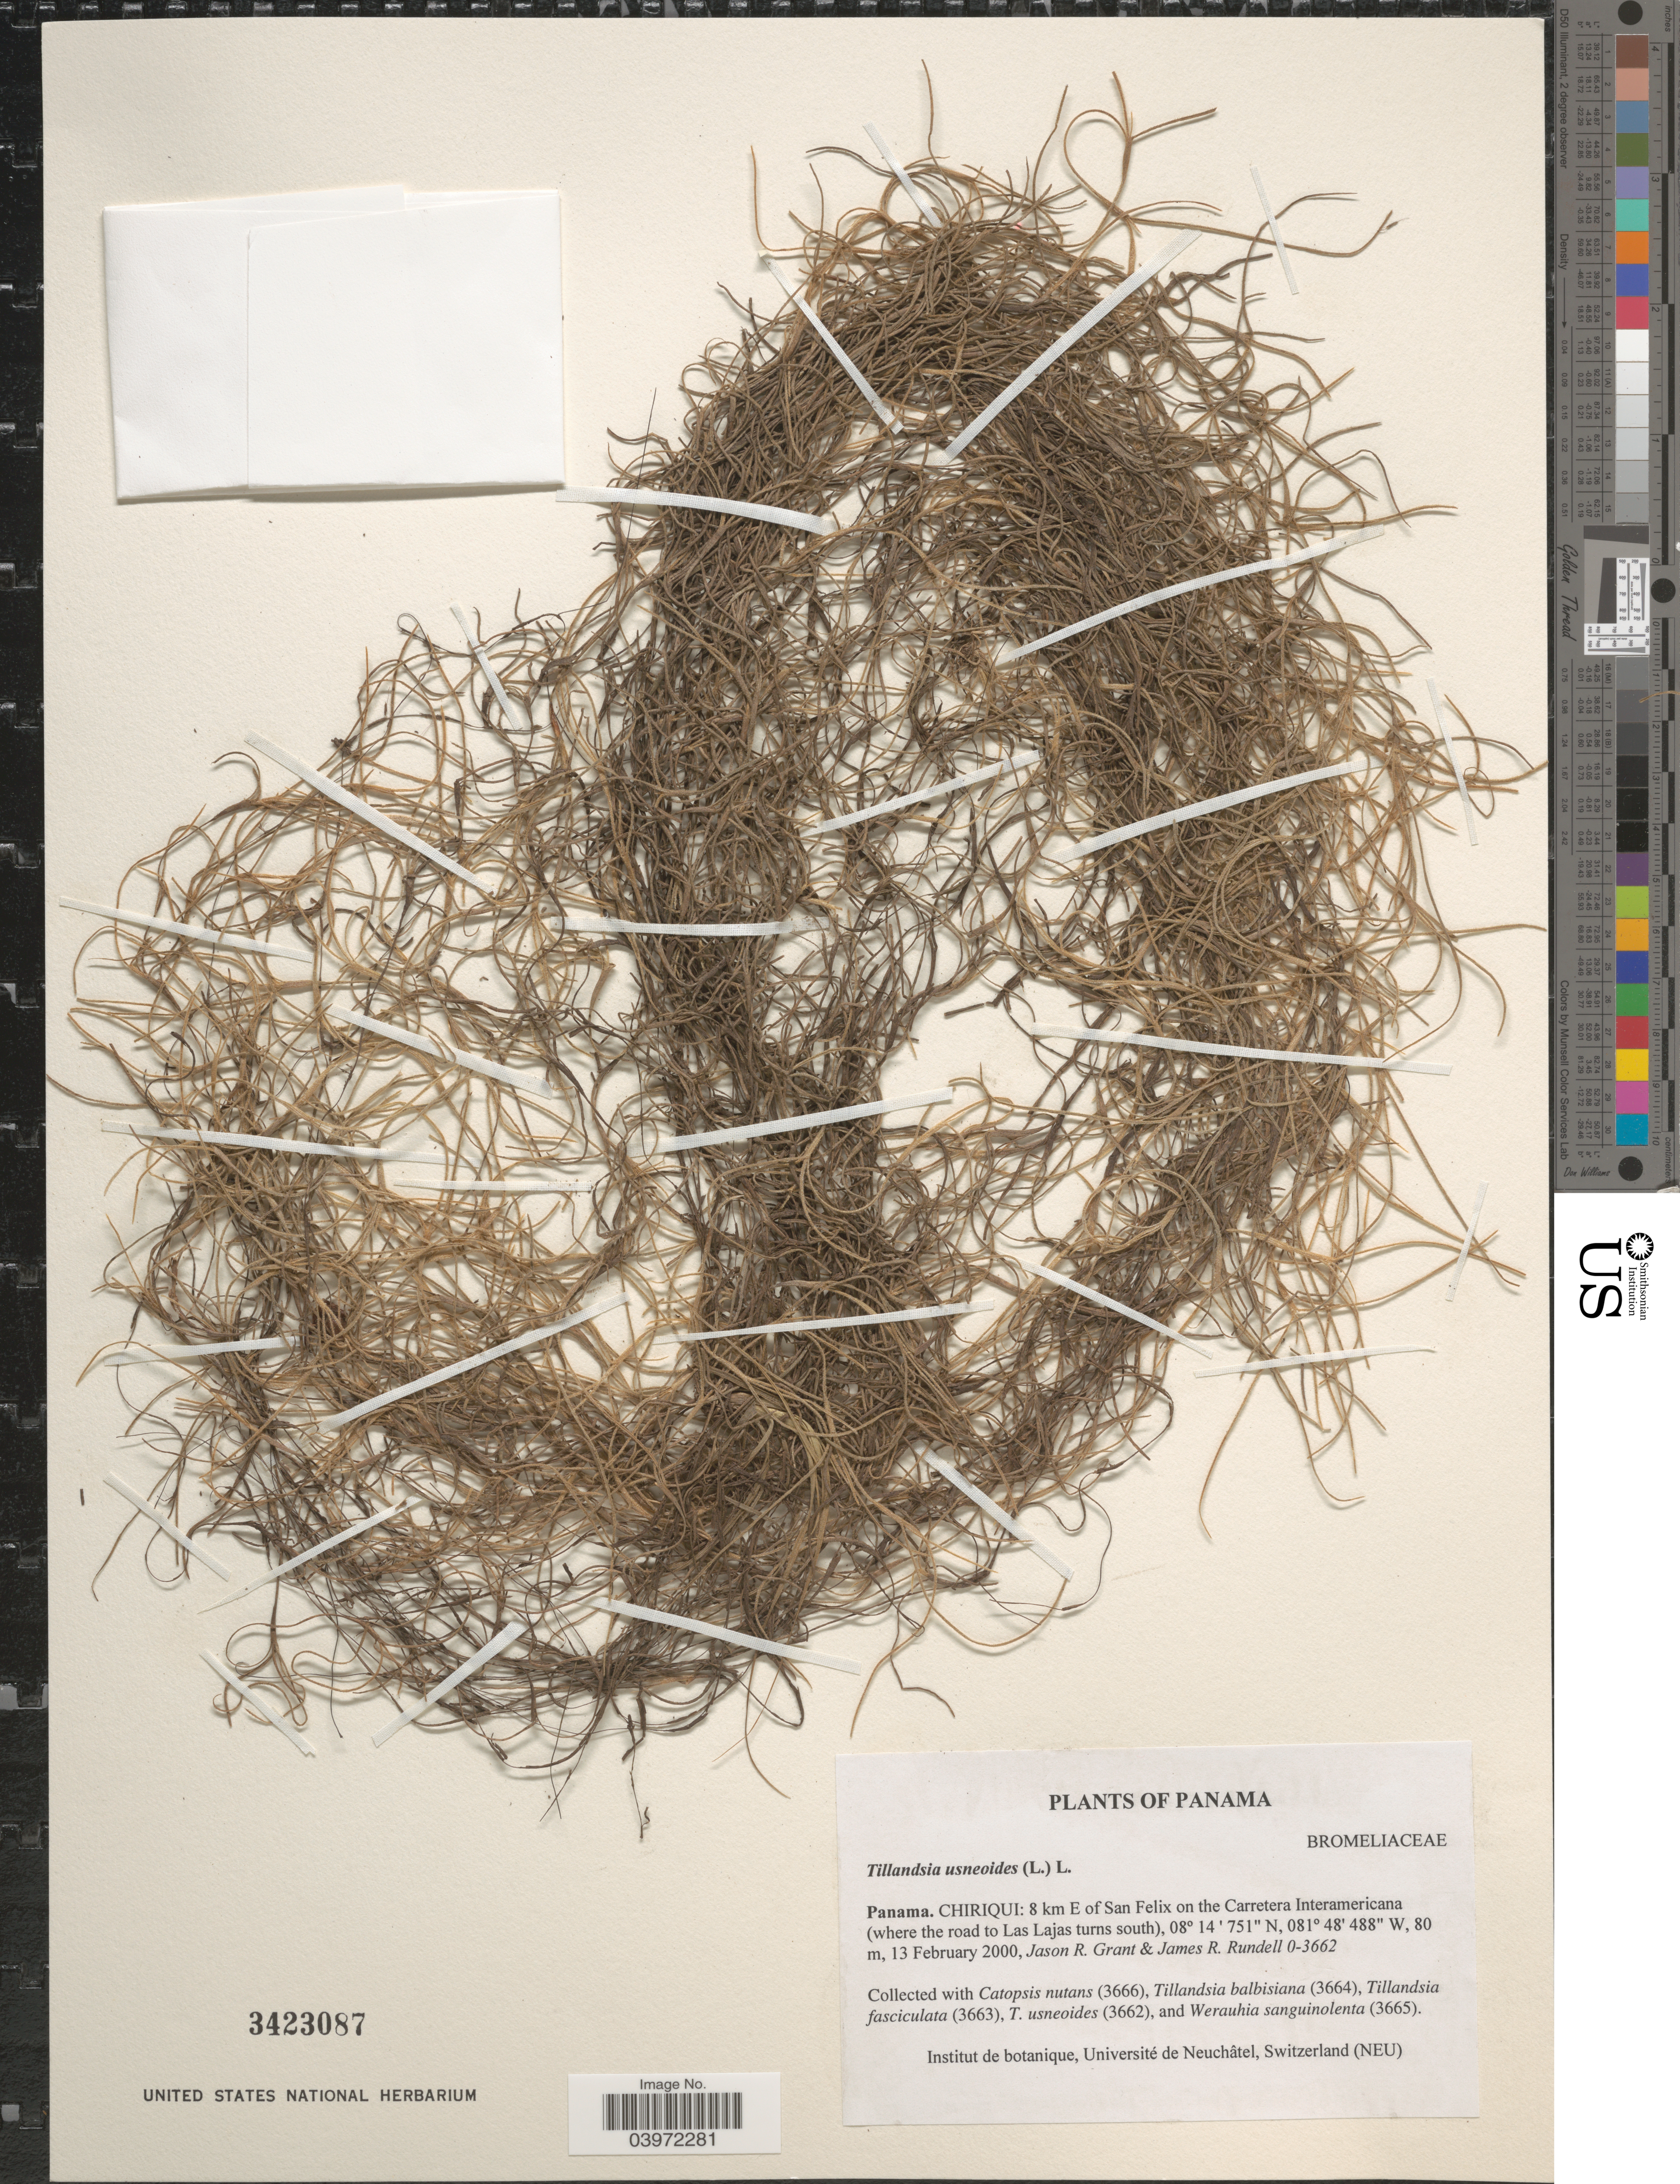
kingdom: Plantae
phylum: Tracheophyta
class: Liliopsida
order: Poales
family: Bromeliaceae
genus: Tillandsia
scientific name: Tillandsia usneoides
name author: (L.) L.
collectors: J. R. Grant & J. R. Rundell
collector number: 0-3662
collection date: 2000-02-13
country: Panama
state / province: Chiriqui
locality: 8 km E of San Felix on the Carretera Interamericana (where the road to Las Lajas turns south).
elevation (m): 80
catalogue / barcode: US 3423087